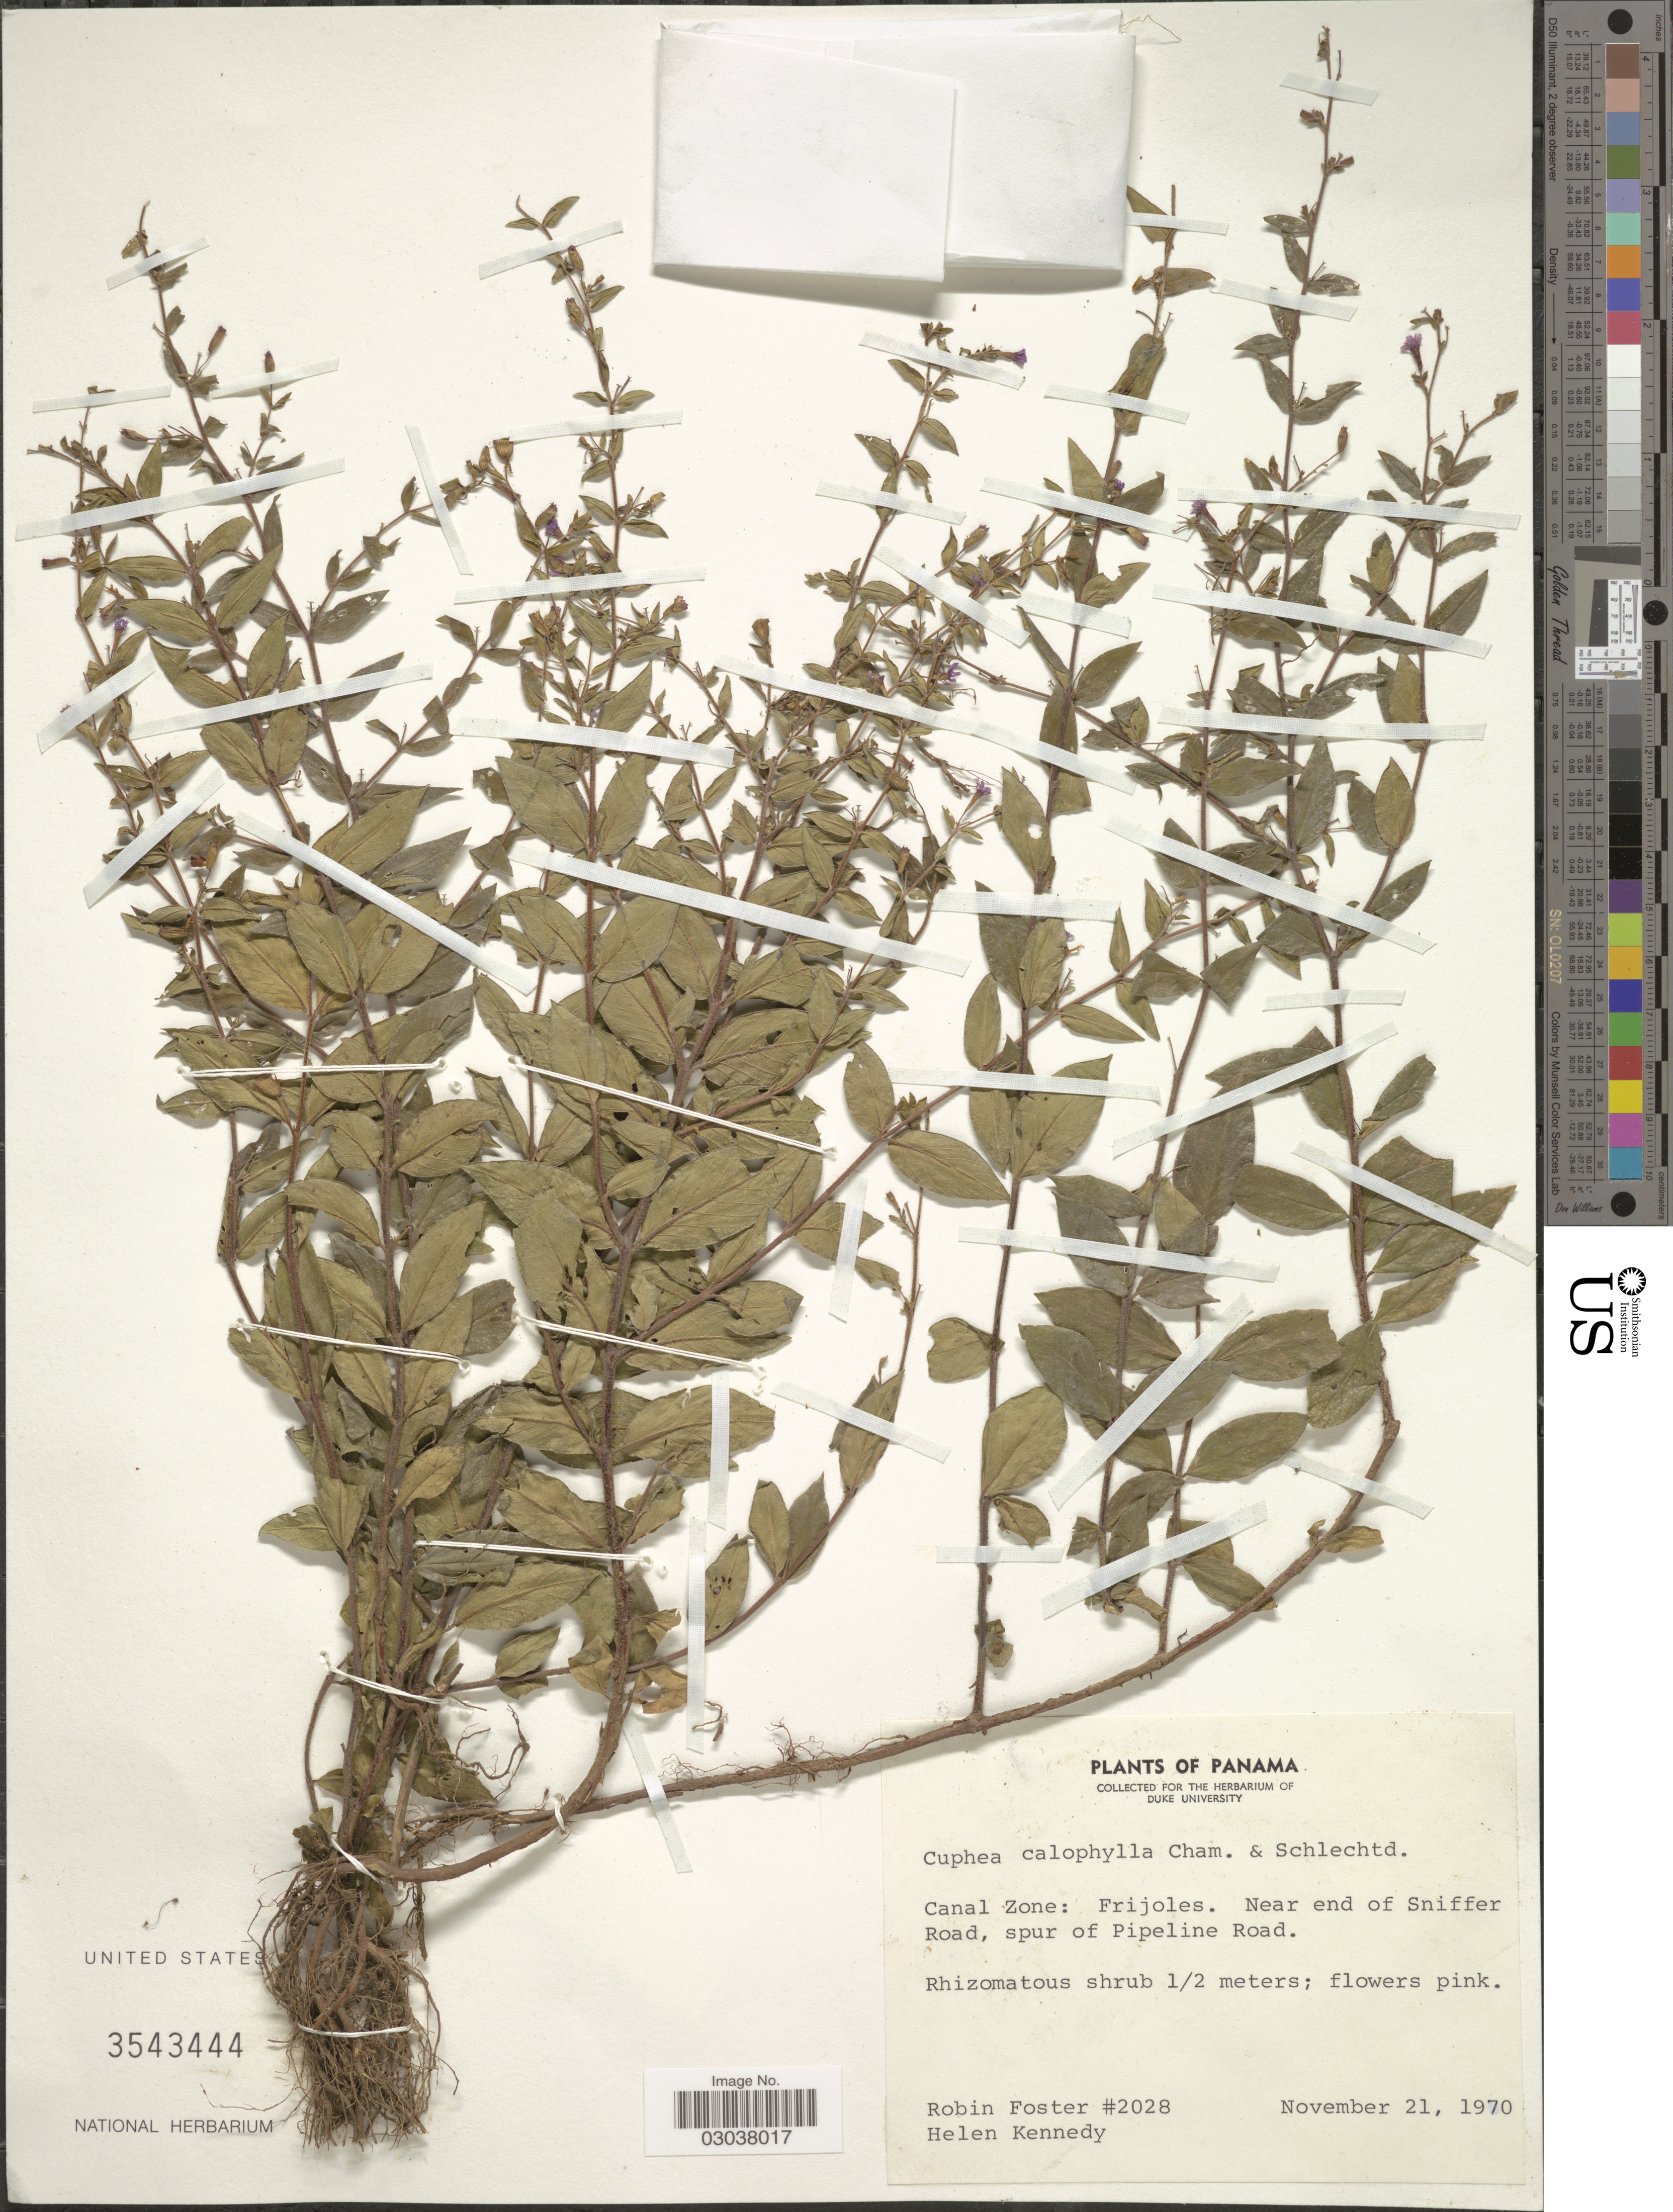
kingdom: Plantae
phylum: Tracheophyta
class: Magnoliopsida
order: Myrtales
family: Lythraceae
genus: Cuphea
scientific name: Cuphea calophylla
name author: Cham. & Schltdl.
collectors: R. B. Foster & H. Kennedy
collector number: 2028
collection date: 1970-11-21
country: Panama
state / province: Colón / Panamá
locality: Canal Zone: Frijoles. Near end of Sniffer Road, spur of Pipeline Road.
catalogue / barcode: US 3543444